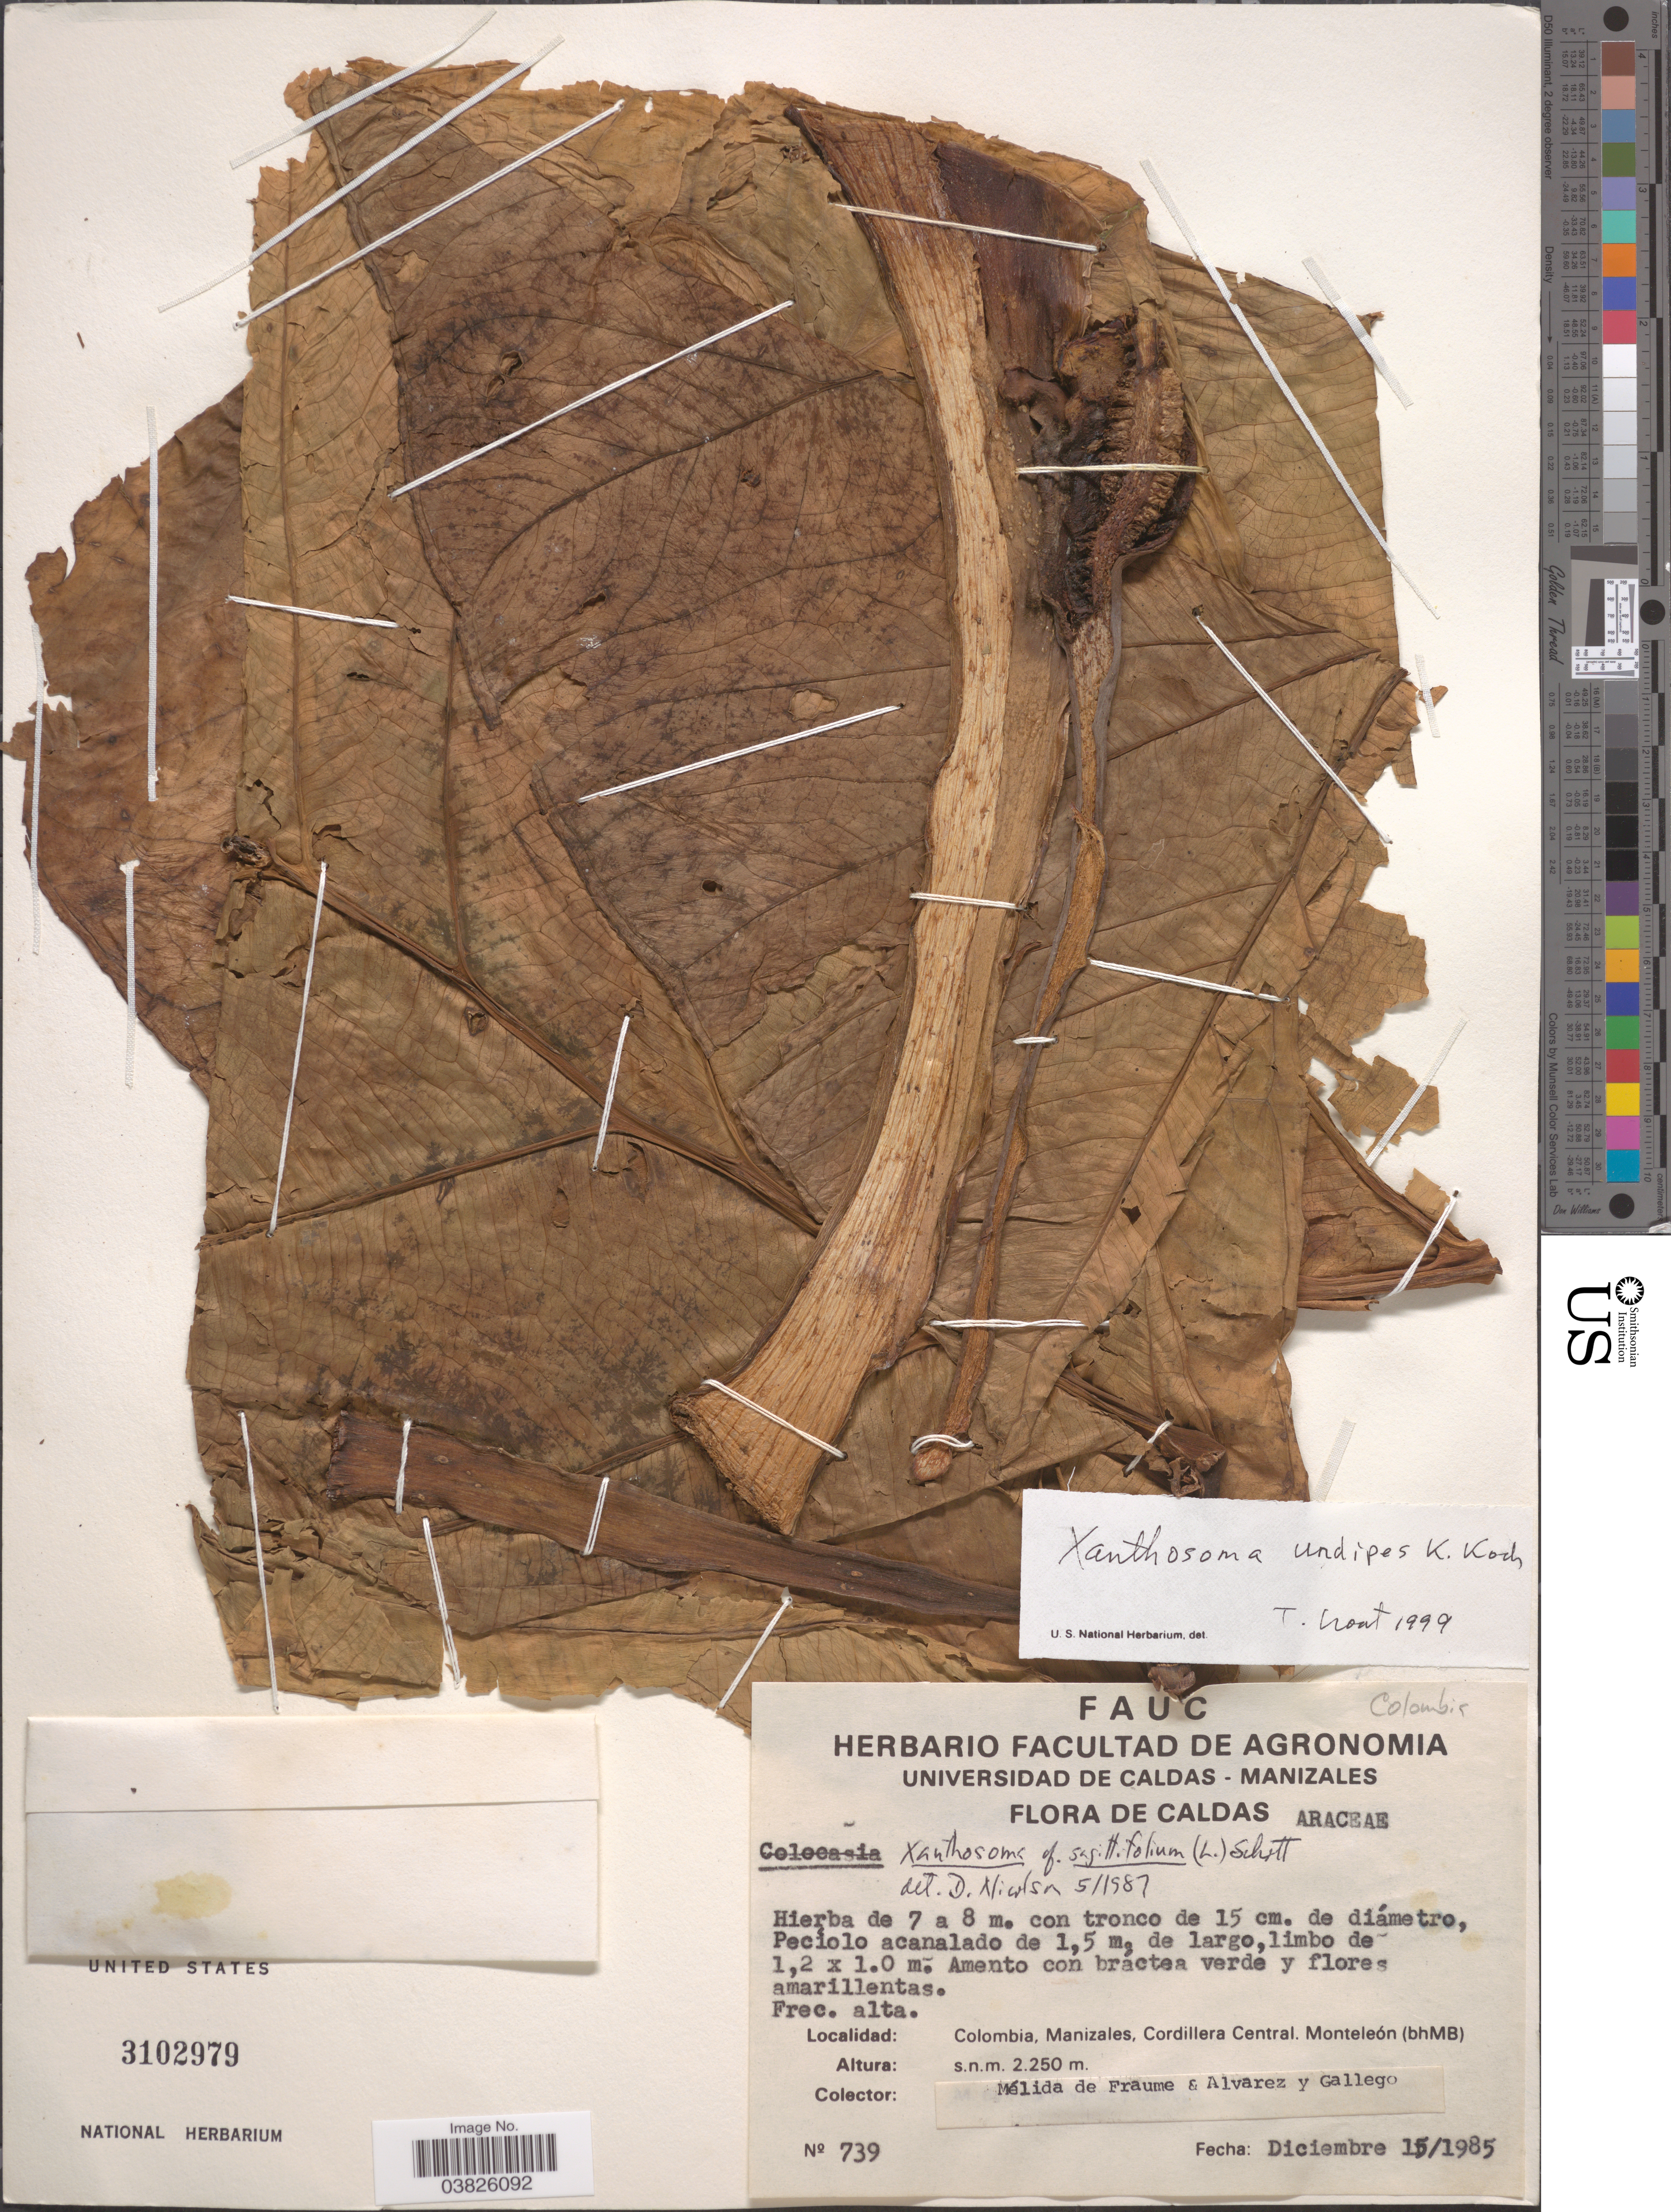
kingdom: Plantae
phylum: Tracheophyta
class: Liliopsida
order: Alismatales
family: Araceae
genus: Xanthosoma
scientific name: Xanthosoma undipes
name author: (K. Koch & C.D. Bouché) K. Koch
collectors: M. Fraume, -- Alvarez & -. Gallego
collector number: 739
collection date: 1985-12-15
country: Colombia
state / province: Caldas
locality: Manizales, Cordillera Central. Monteleón (bhMB).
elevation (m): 2250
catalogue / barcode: US 3102979